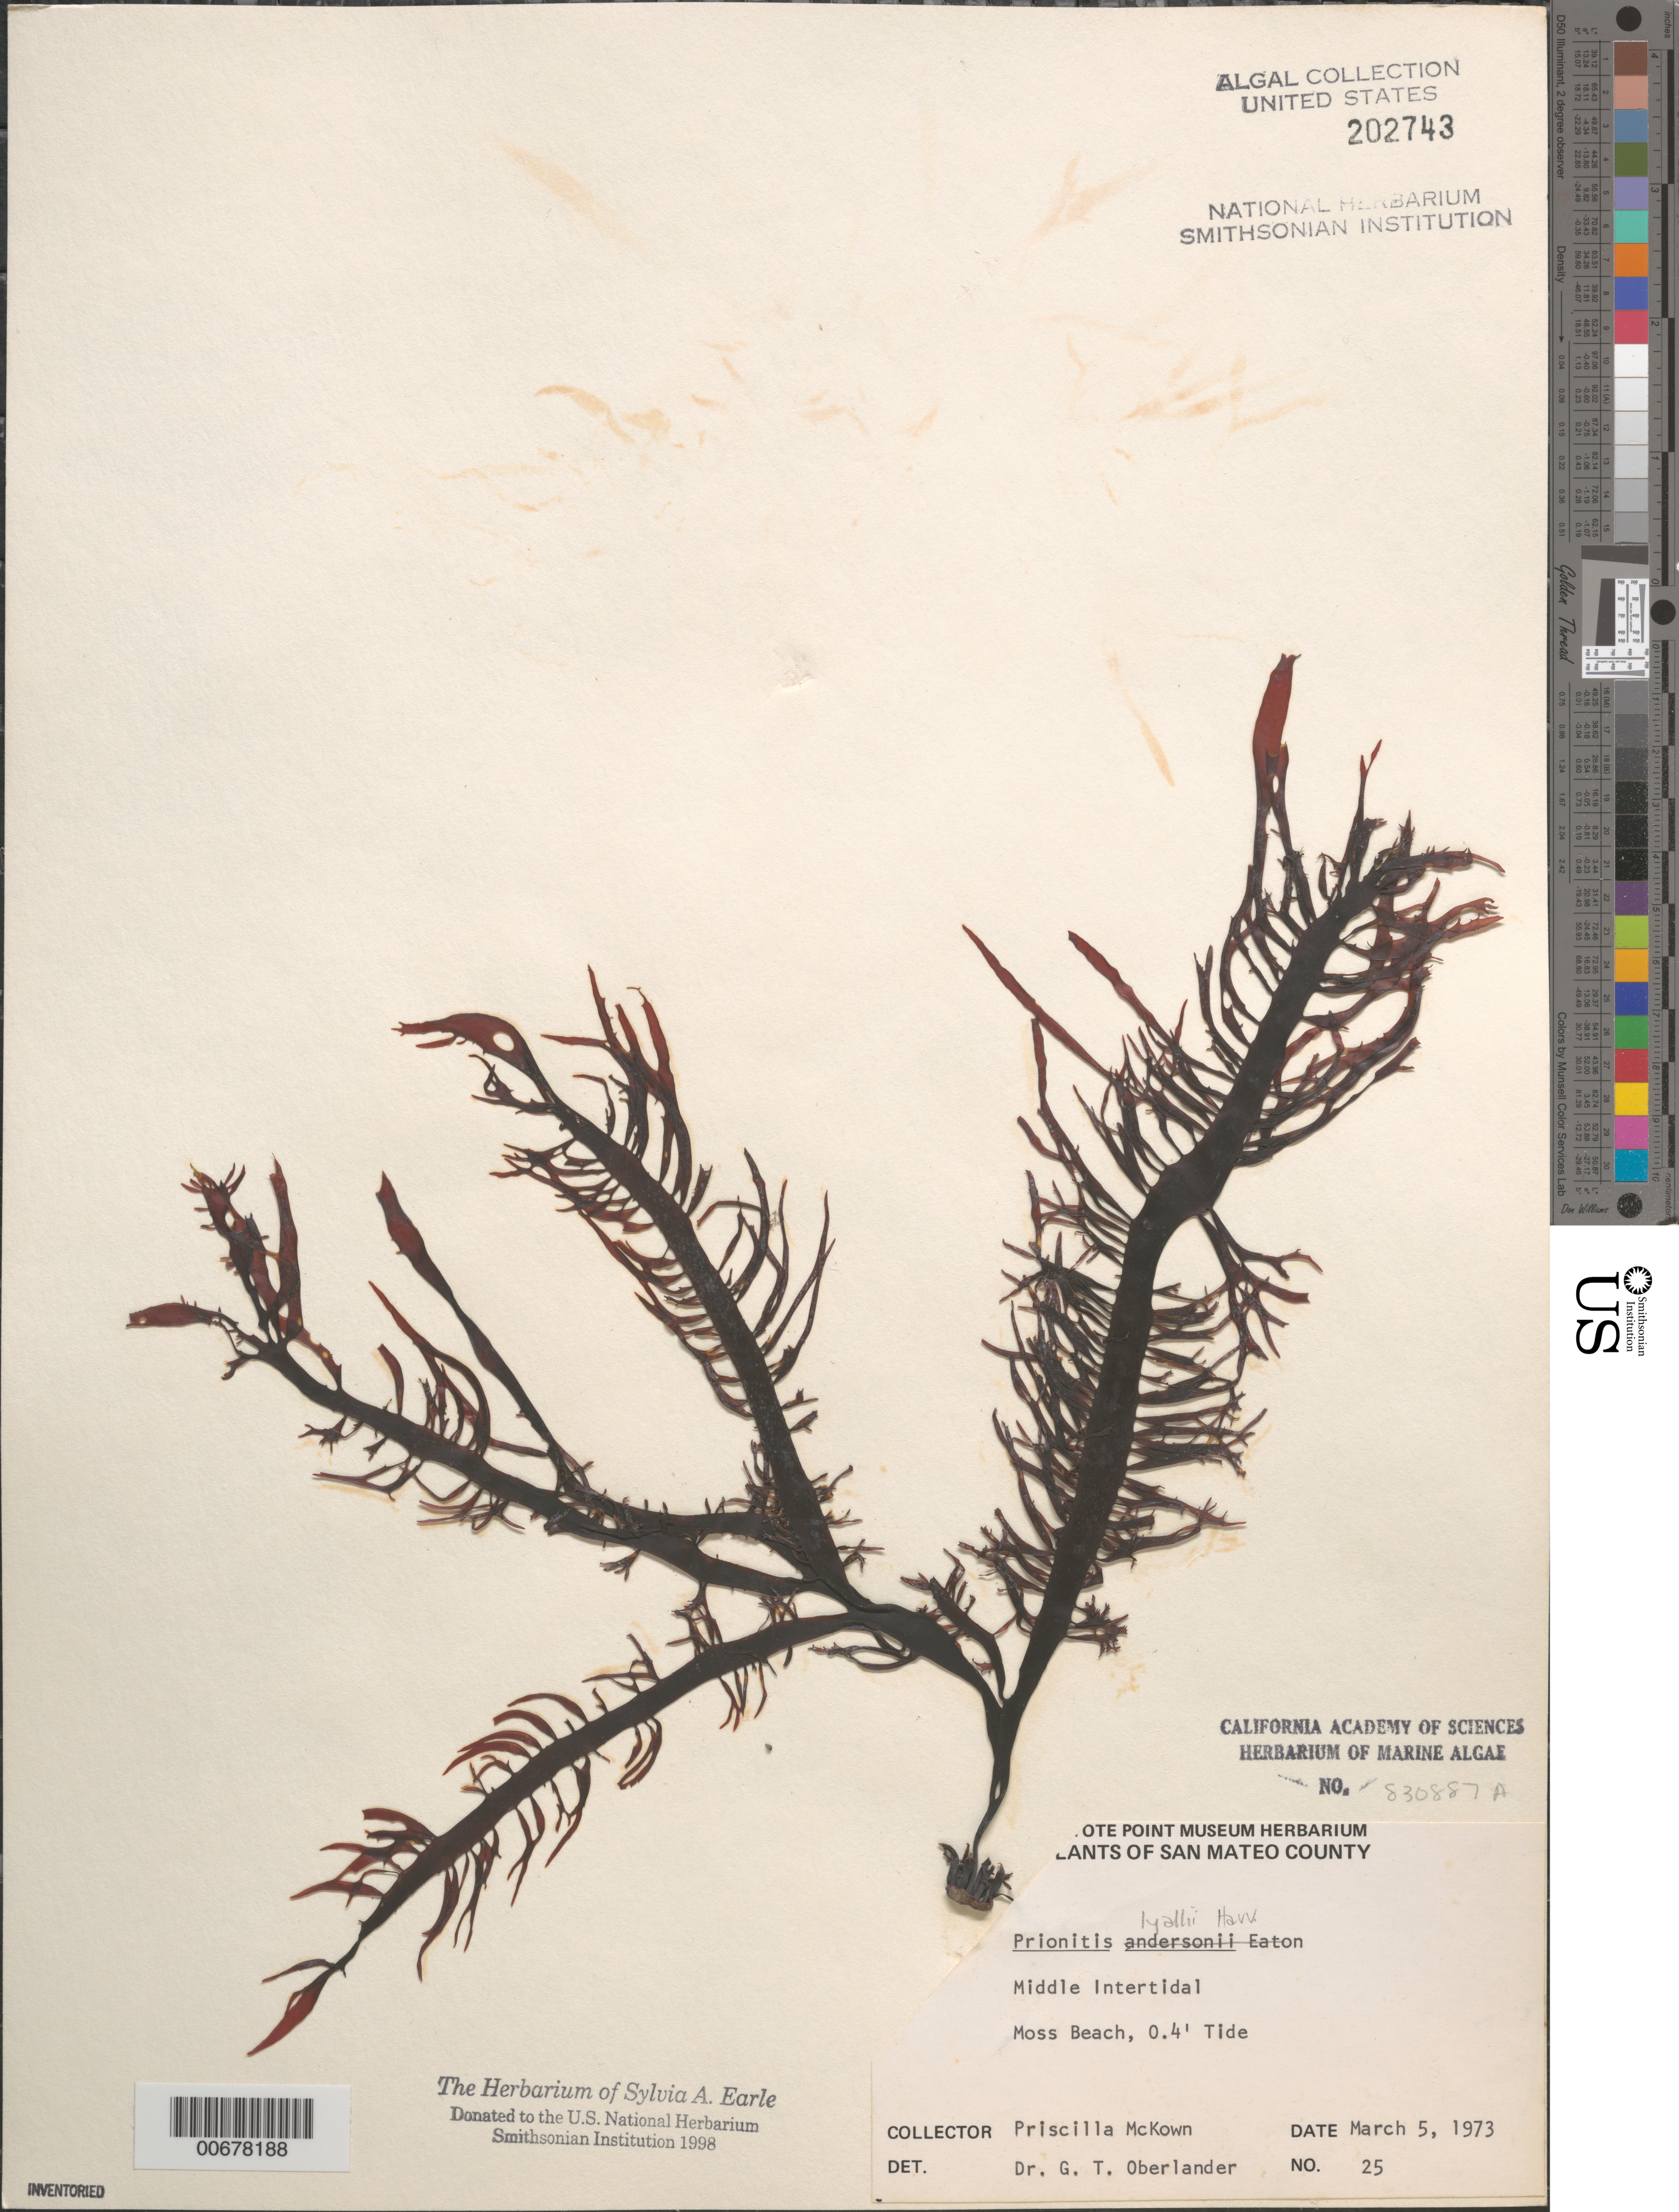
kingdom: Plantae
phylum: Rhodophyta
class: Florideophyceae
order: Cryptonemiales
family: Cryptonemiaceae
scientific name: Prionitis sternbergii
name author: (C. Agardh) J. Agardh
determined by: Algae name updating Project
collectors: P. McKown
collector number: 25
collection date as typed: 05 Mar 1973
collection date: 1973-03-05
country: United States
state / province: California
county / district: San Mateo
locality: Moss Beach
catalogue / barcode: US 202743